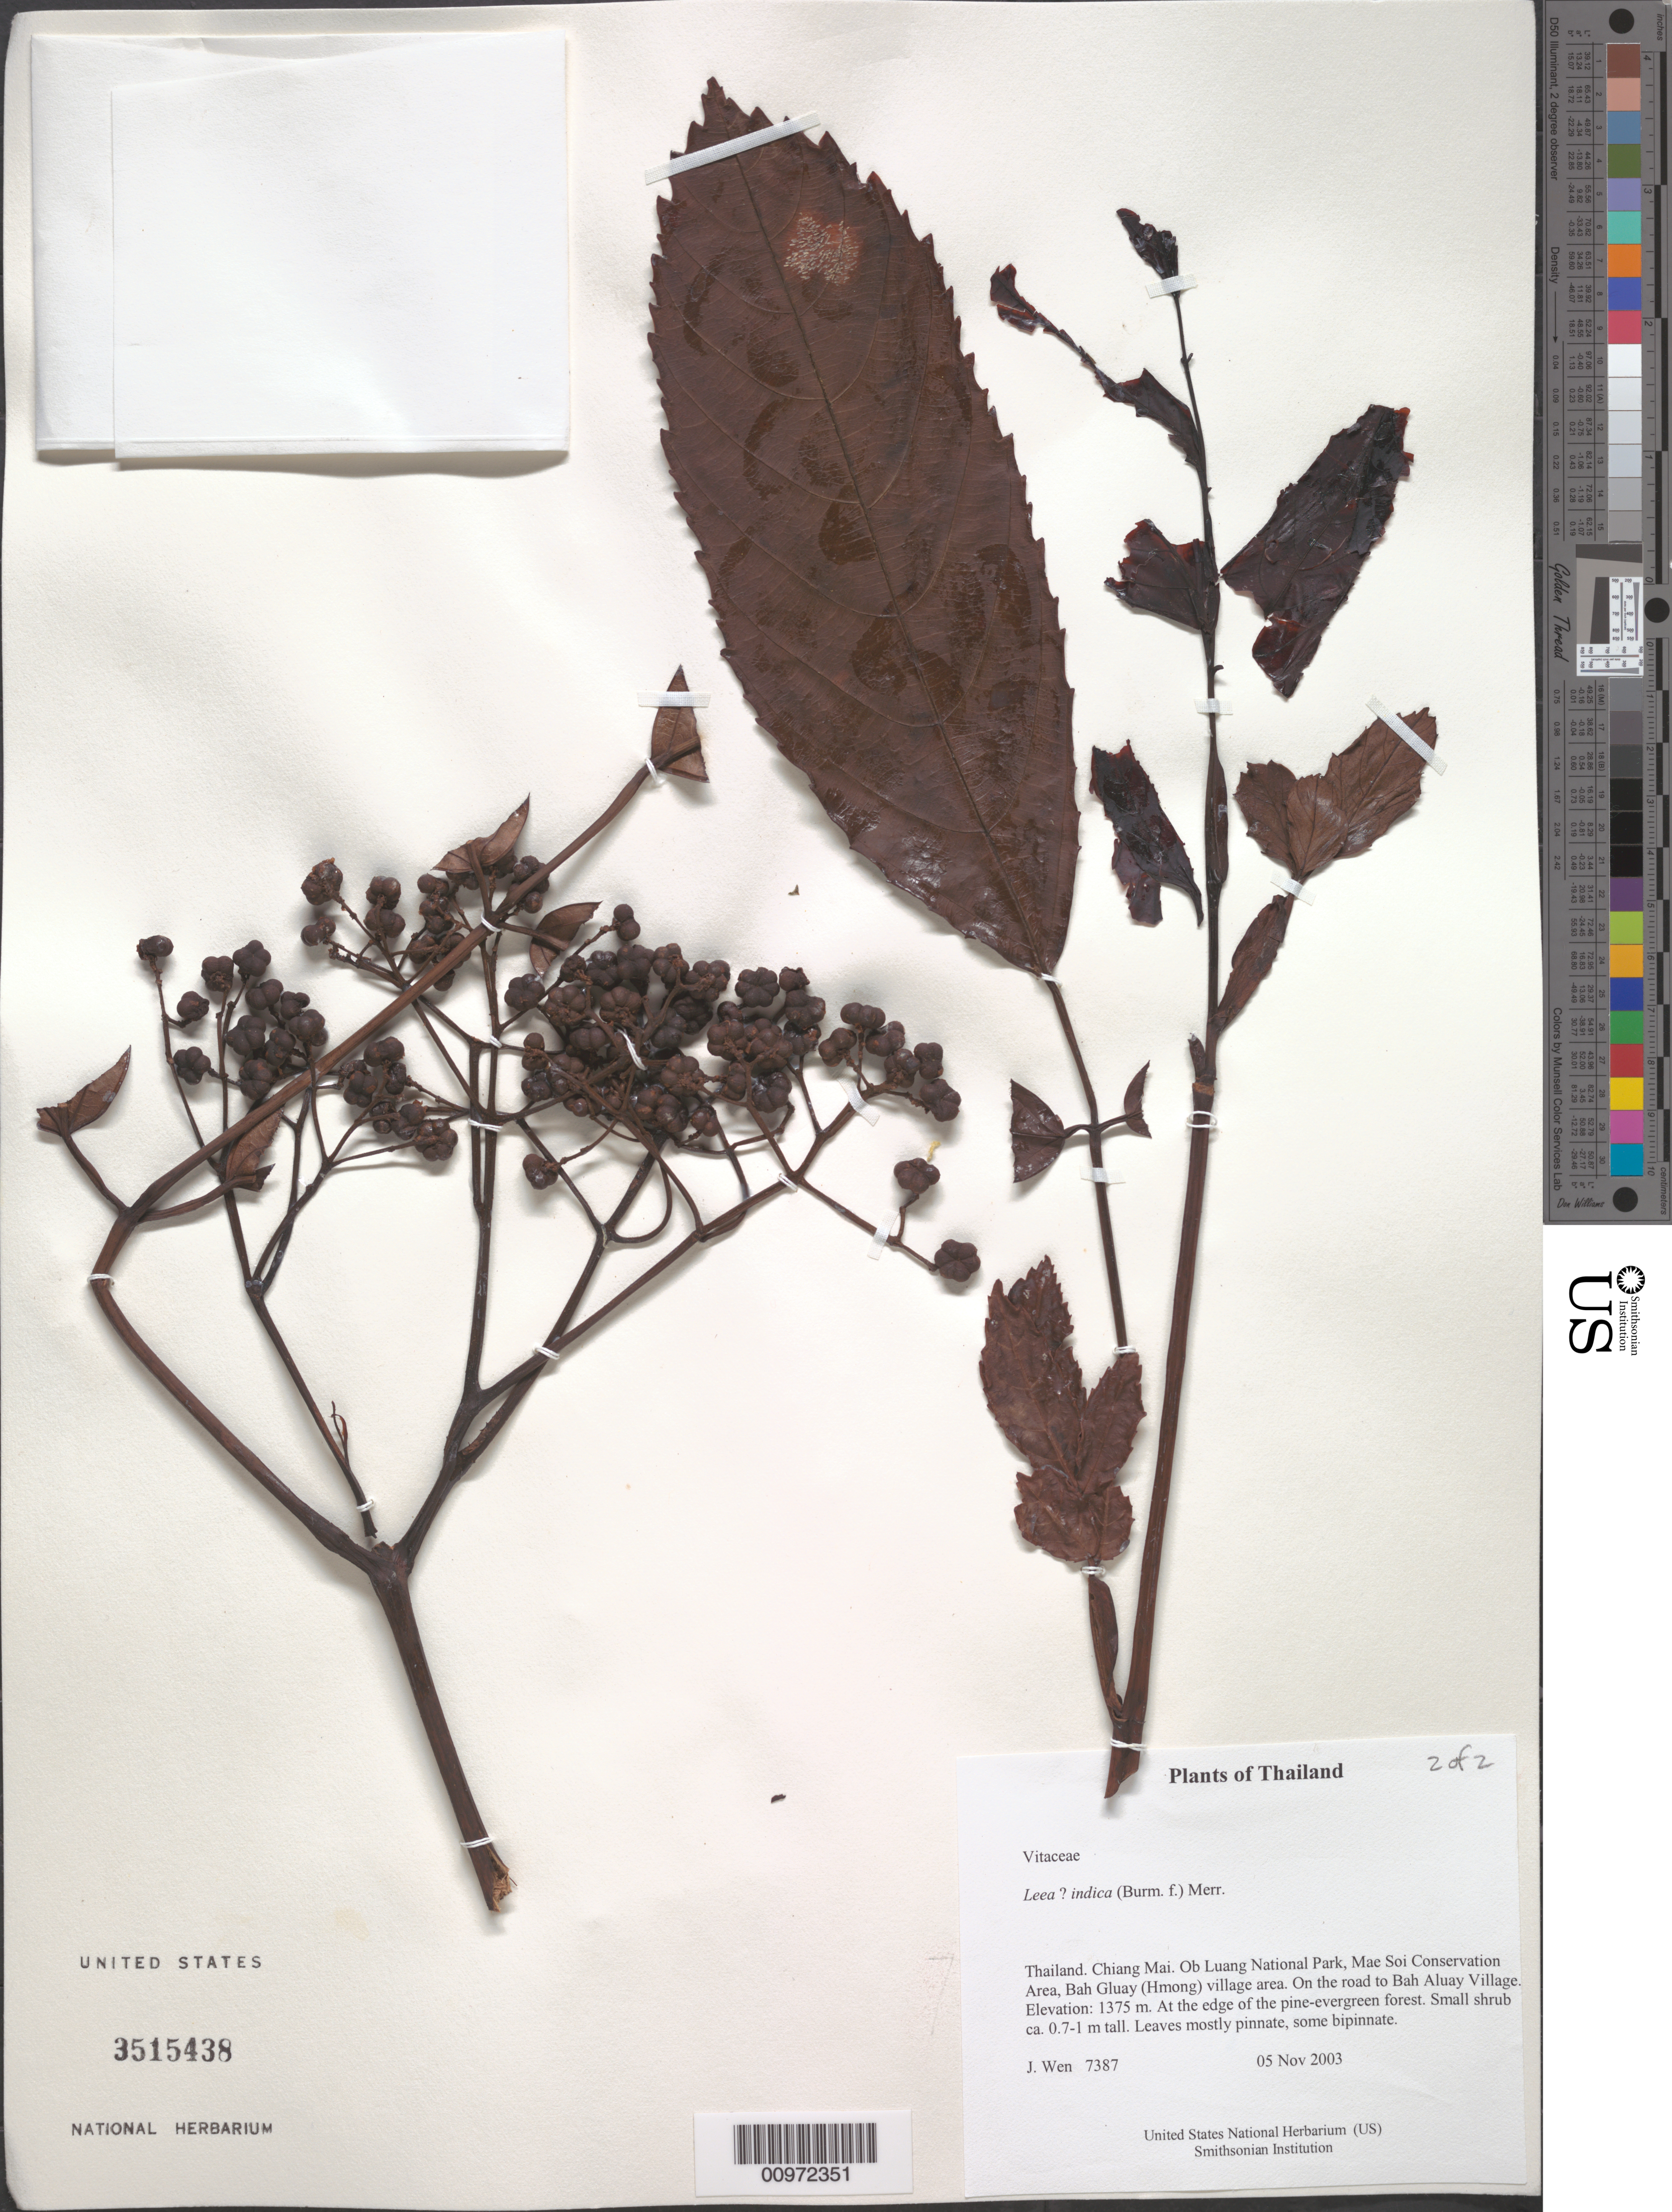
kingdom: Plantae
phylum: Tracheophyta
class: Magnoliopsida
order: Vitales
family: Vitaceae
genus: Leea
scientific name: Leea indica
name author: (Burm. f.) Merr.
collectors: J. Wen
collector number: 7387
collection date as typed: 05 Nov 2003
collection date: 2003-11-05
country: Thailand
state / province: Chiang Mai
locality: Ob Luang National Park, Mae Soi Conservation Area, Bah Gluay (Hmong) village area. On the road to Bah Aluay Village.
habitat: At the edge of the pine-evergreen forest. Small shrub ca. 0.7-1 m tall. Leaves mostly pinnate, some bipinnate.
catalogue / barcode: US 3515438